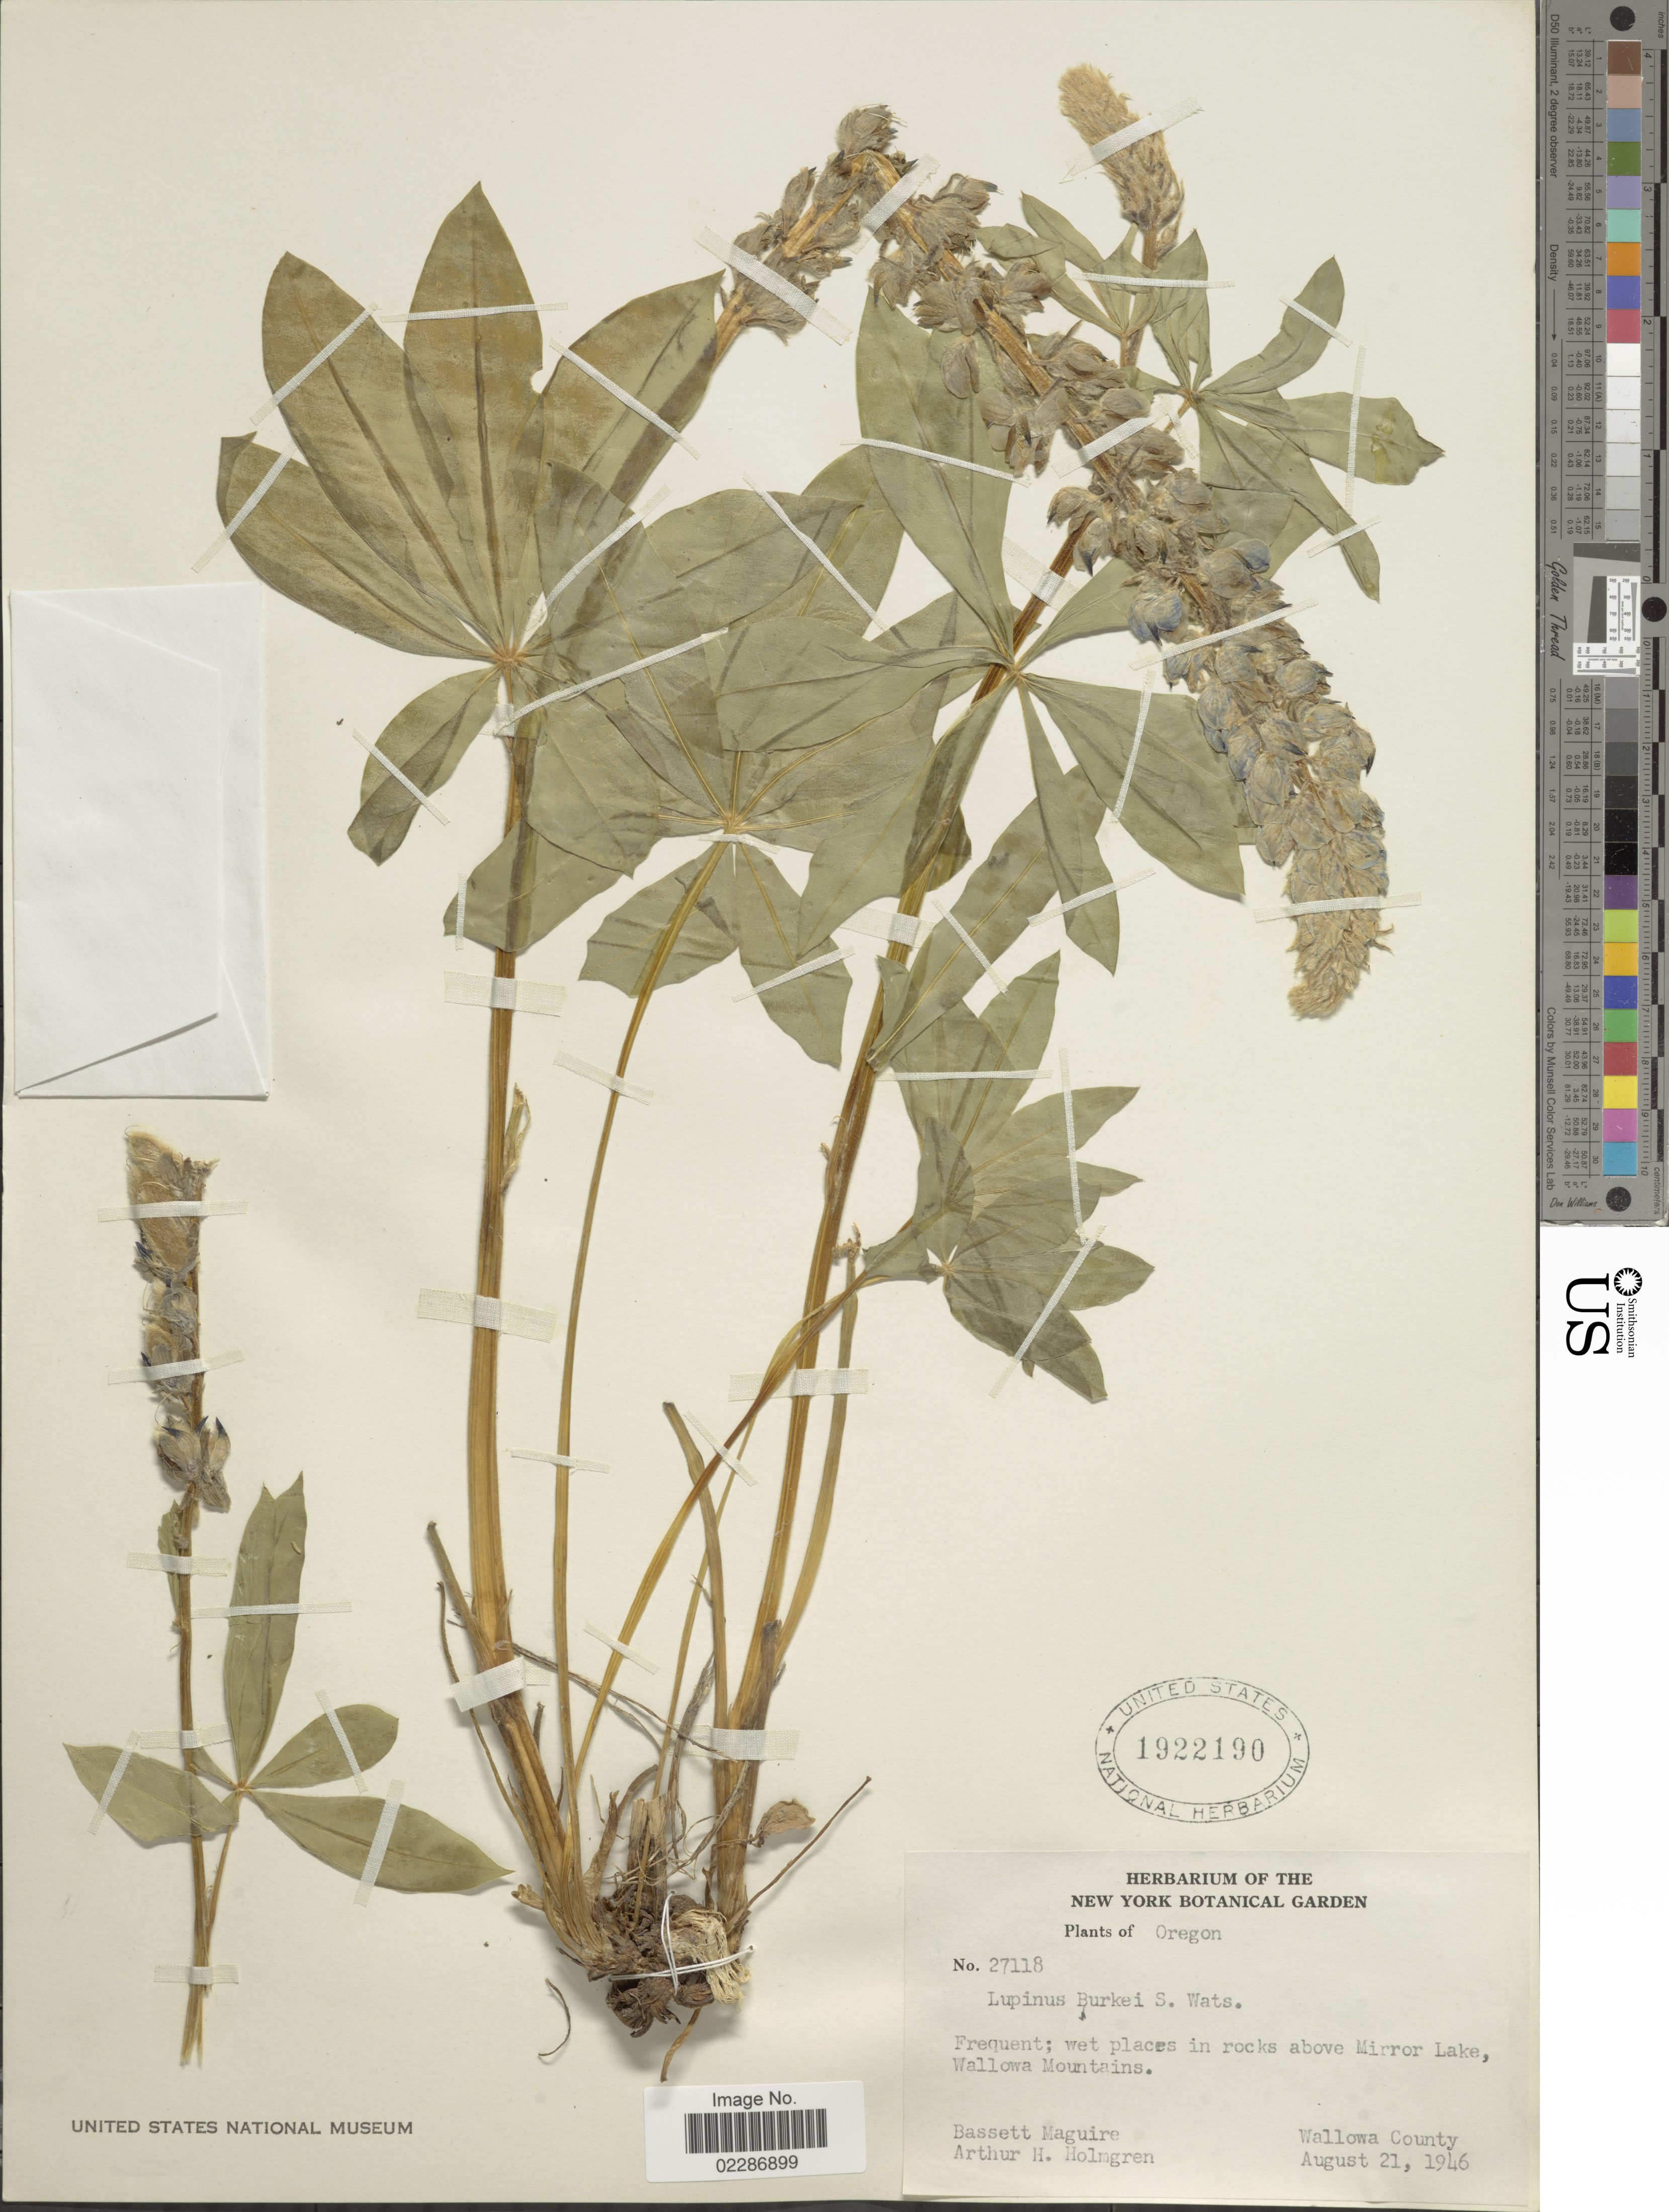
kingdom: Plantae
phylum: Tracheophyta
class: Magnoliopsida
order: Fabales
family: Fabaceae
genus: Lupinus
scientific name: Lupinus burkei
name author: S. Watson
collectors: B. Maguire & A. H. Holmgren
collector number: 27118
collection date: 1946-08-21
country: United States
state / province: Oregon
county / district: Wallowa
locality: Frequent; wet places in rocks above Mirror Lake, Wallowa Mountains, Wallowa County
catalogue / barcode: US 1922190